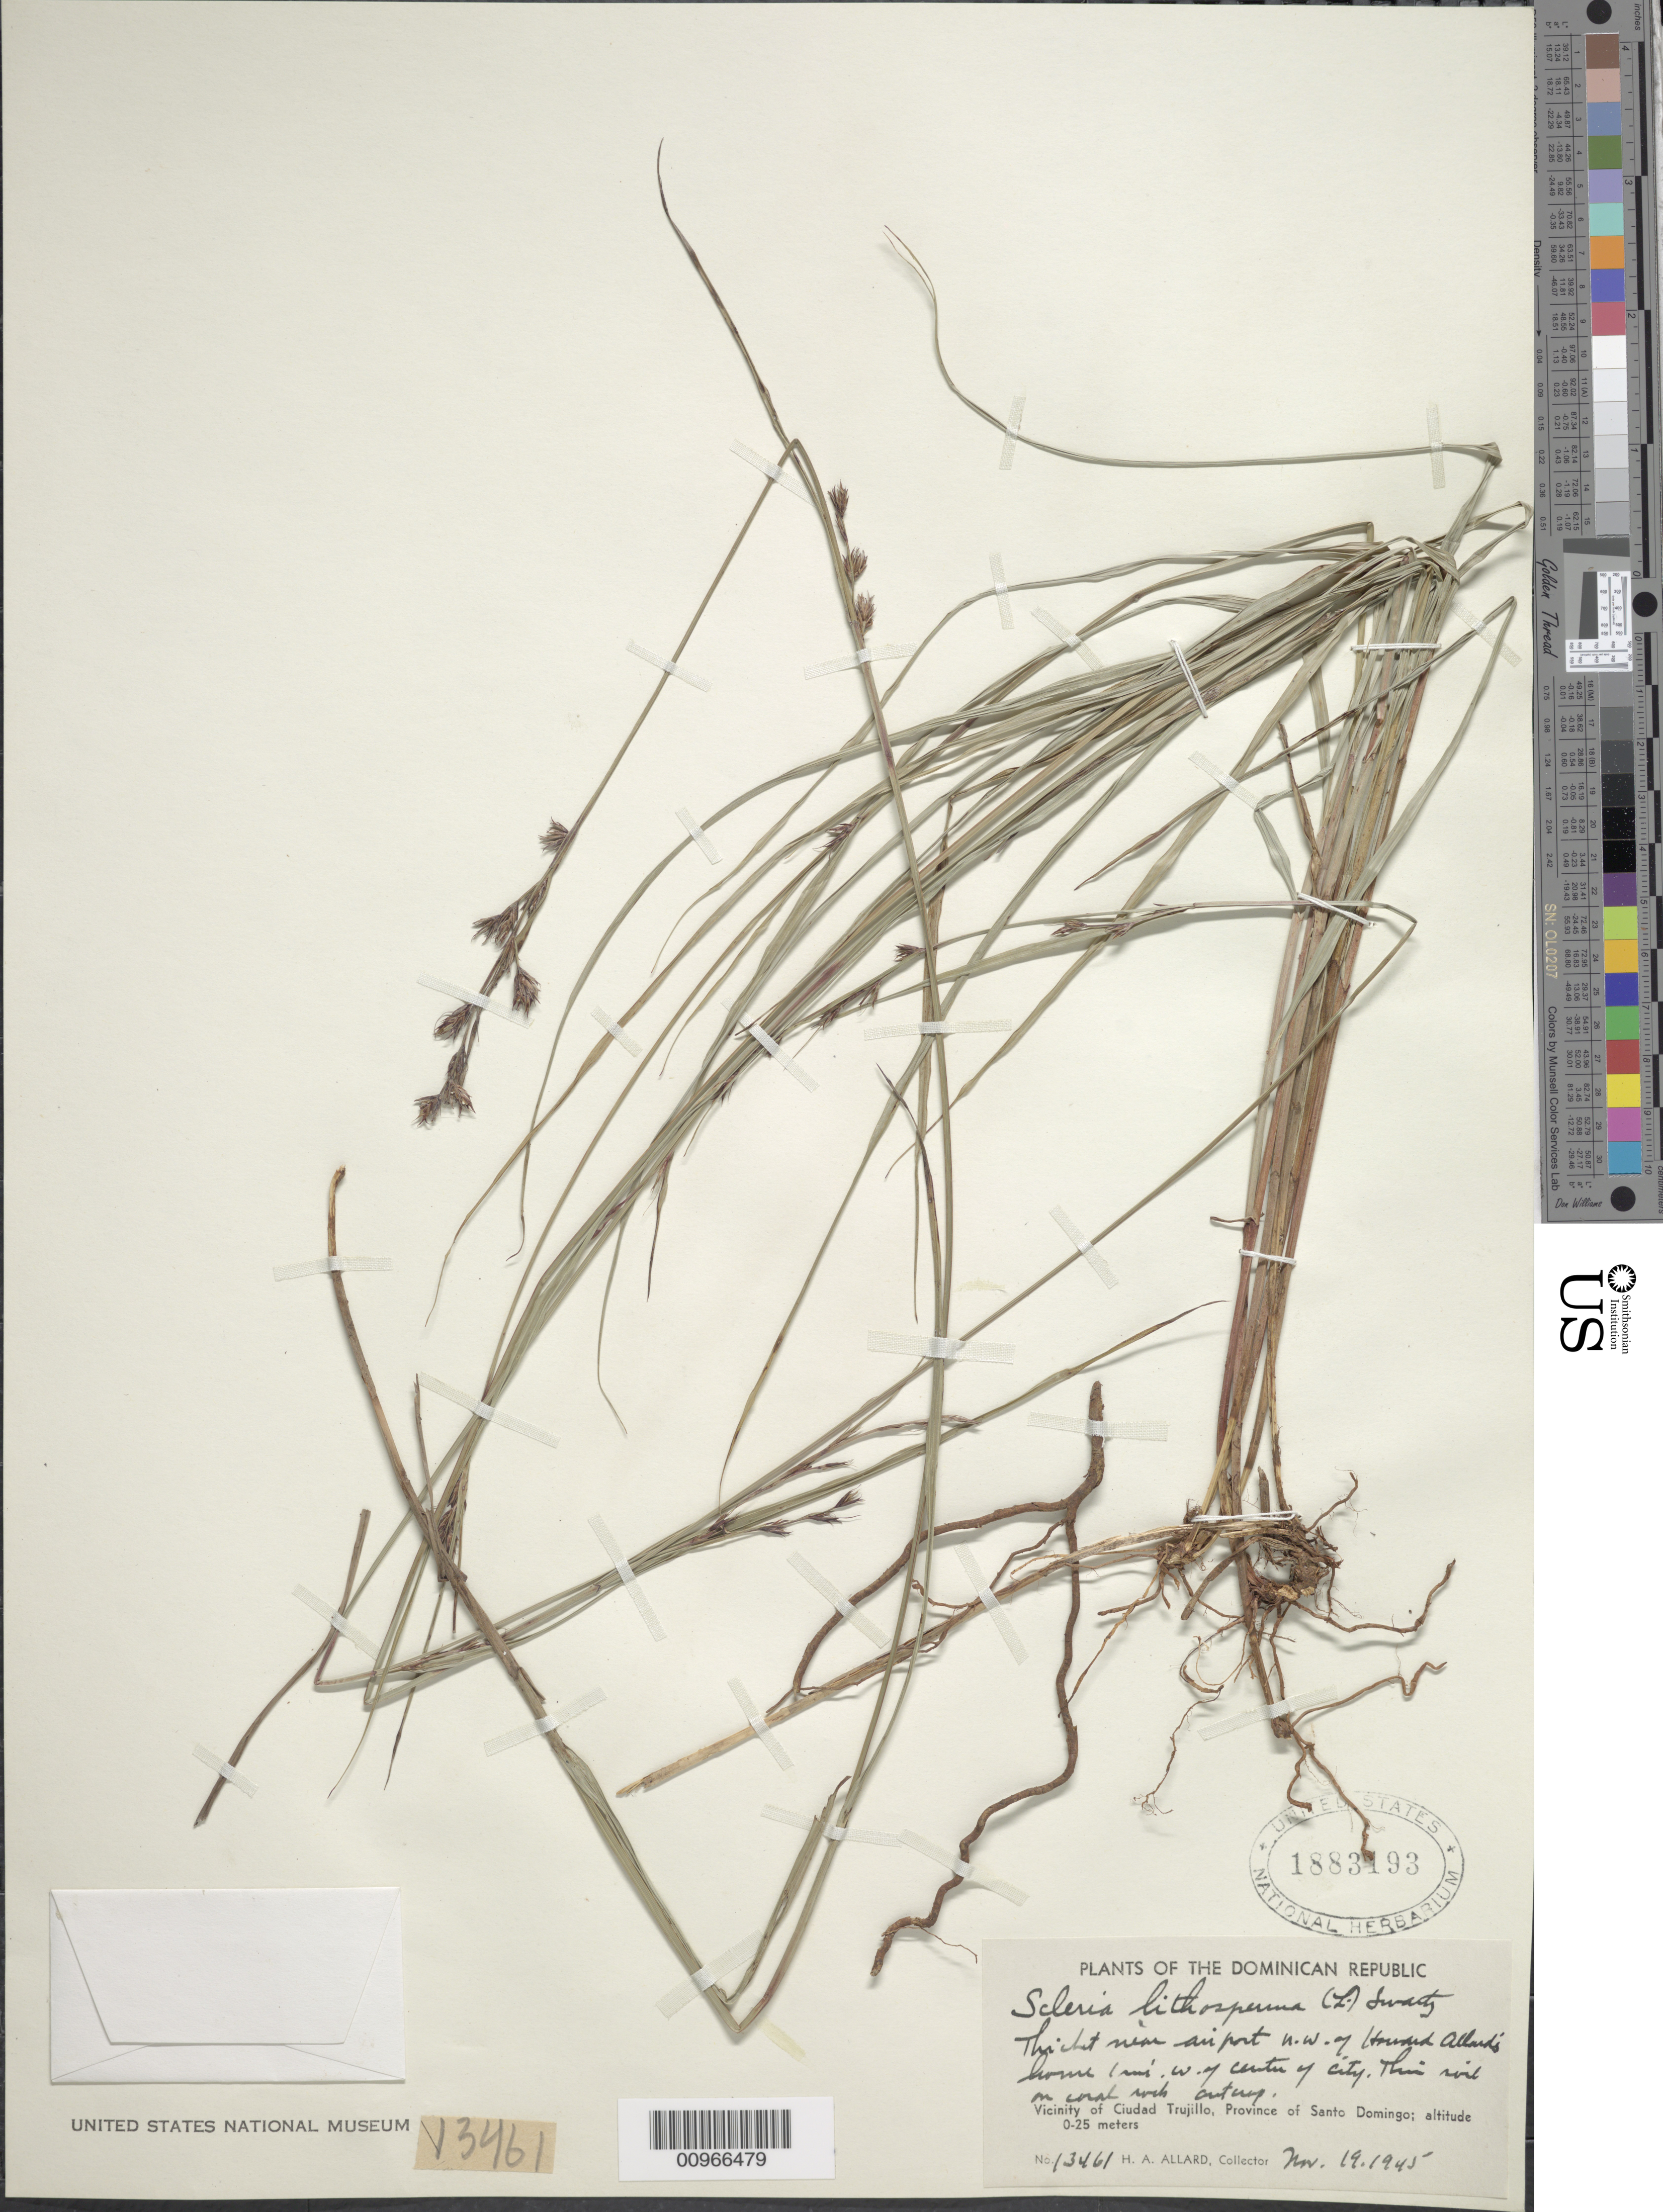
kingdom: Plantae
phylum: Tracheophyta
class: Liliopsida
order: Poales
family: Cyperaceae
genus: Scleria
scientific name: Scleria lithosperma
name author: (L.) Sw.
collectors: H. A. Allard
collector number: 13461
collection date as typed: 19 Nov 1945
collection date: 1945-11-19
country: Dominican Republic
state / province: Santo Domingo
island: Hispaniola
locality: Vicinity of Ciudad Trujillo, tnear airport NW of Howard Allard's home, 1 mi W of center or city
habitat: Thin soil on coral rock outcrop in thicket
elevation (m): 0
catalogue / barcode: US 1883193